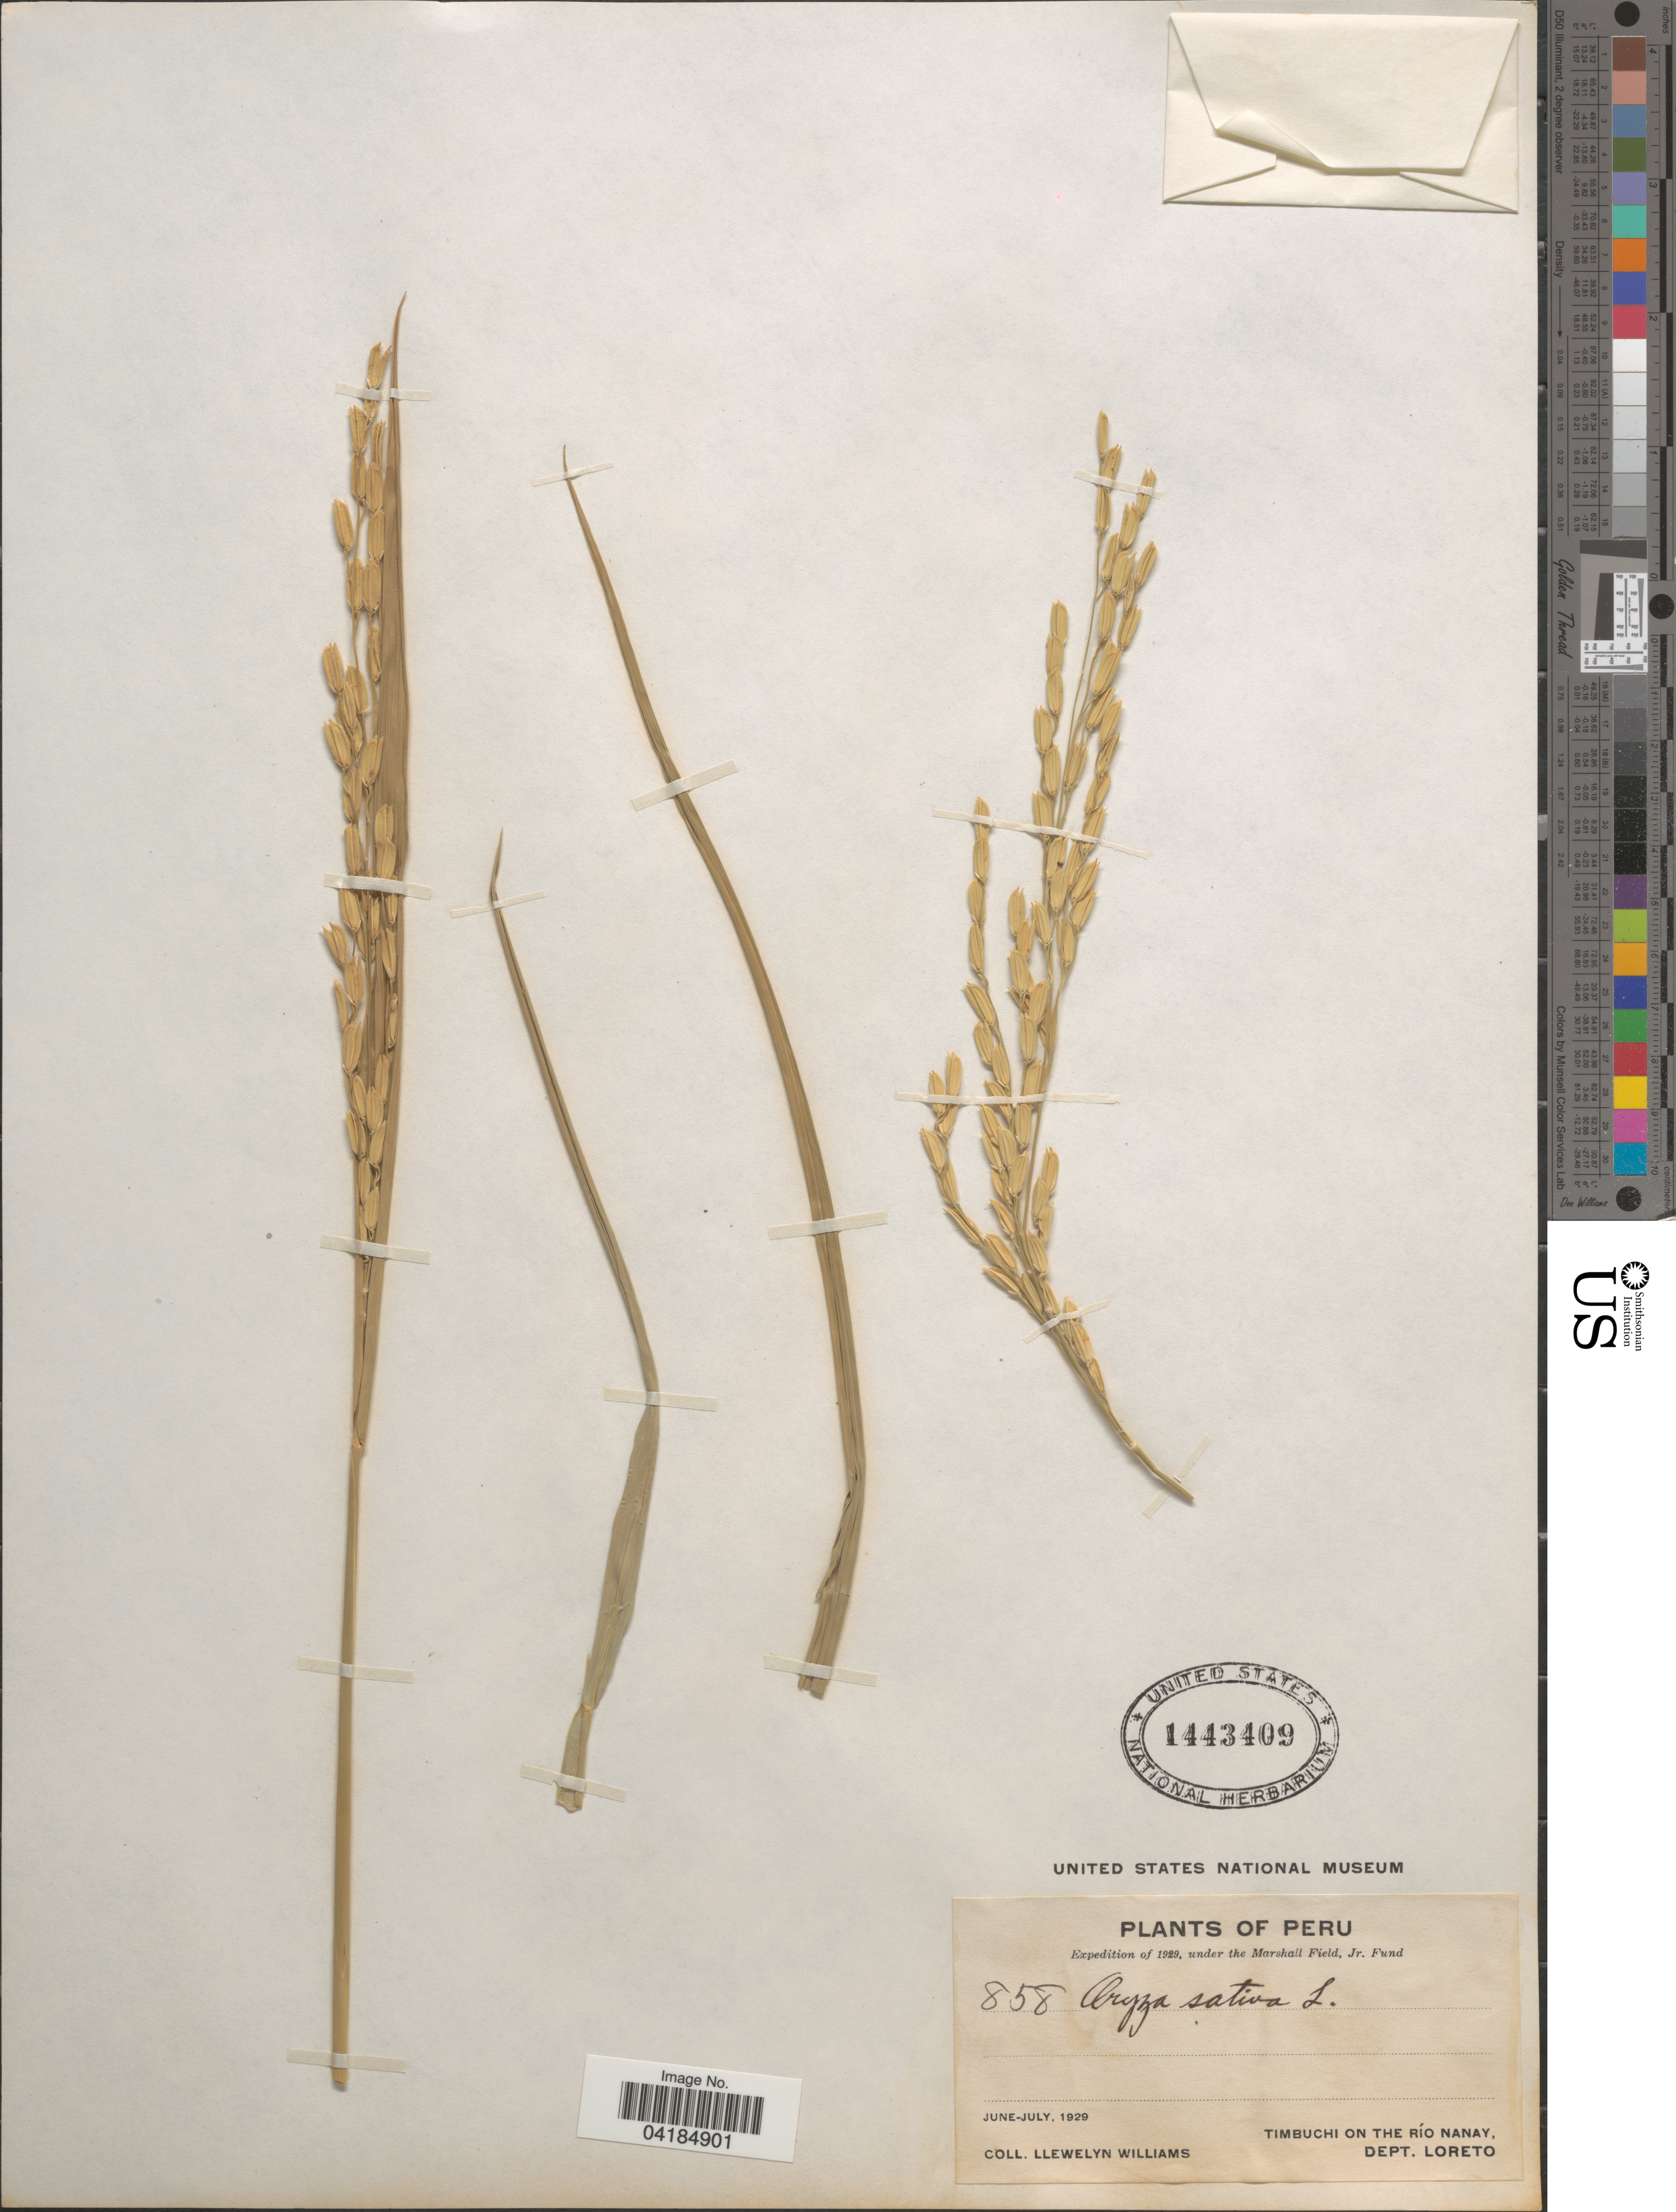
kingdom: Plantae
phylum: Tracheophyta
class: Liliopsida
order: Poales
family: Poaceae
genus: Oryza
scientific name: Oryza sativa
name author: L.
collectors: Ll. Williams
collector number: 858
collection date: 1929-06/1929-07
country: Peru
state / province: Loreto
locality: Expedition of 1929. Timbuchi on the Río Nanay, Dept. Loreto.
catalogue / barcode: US 1443409